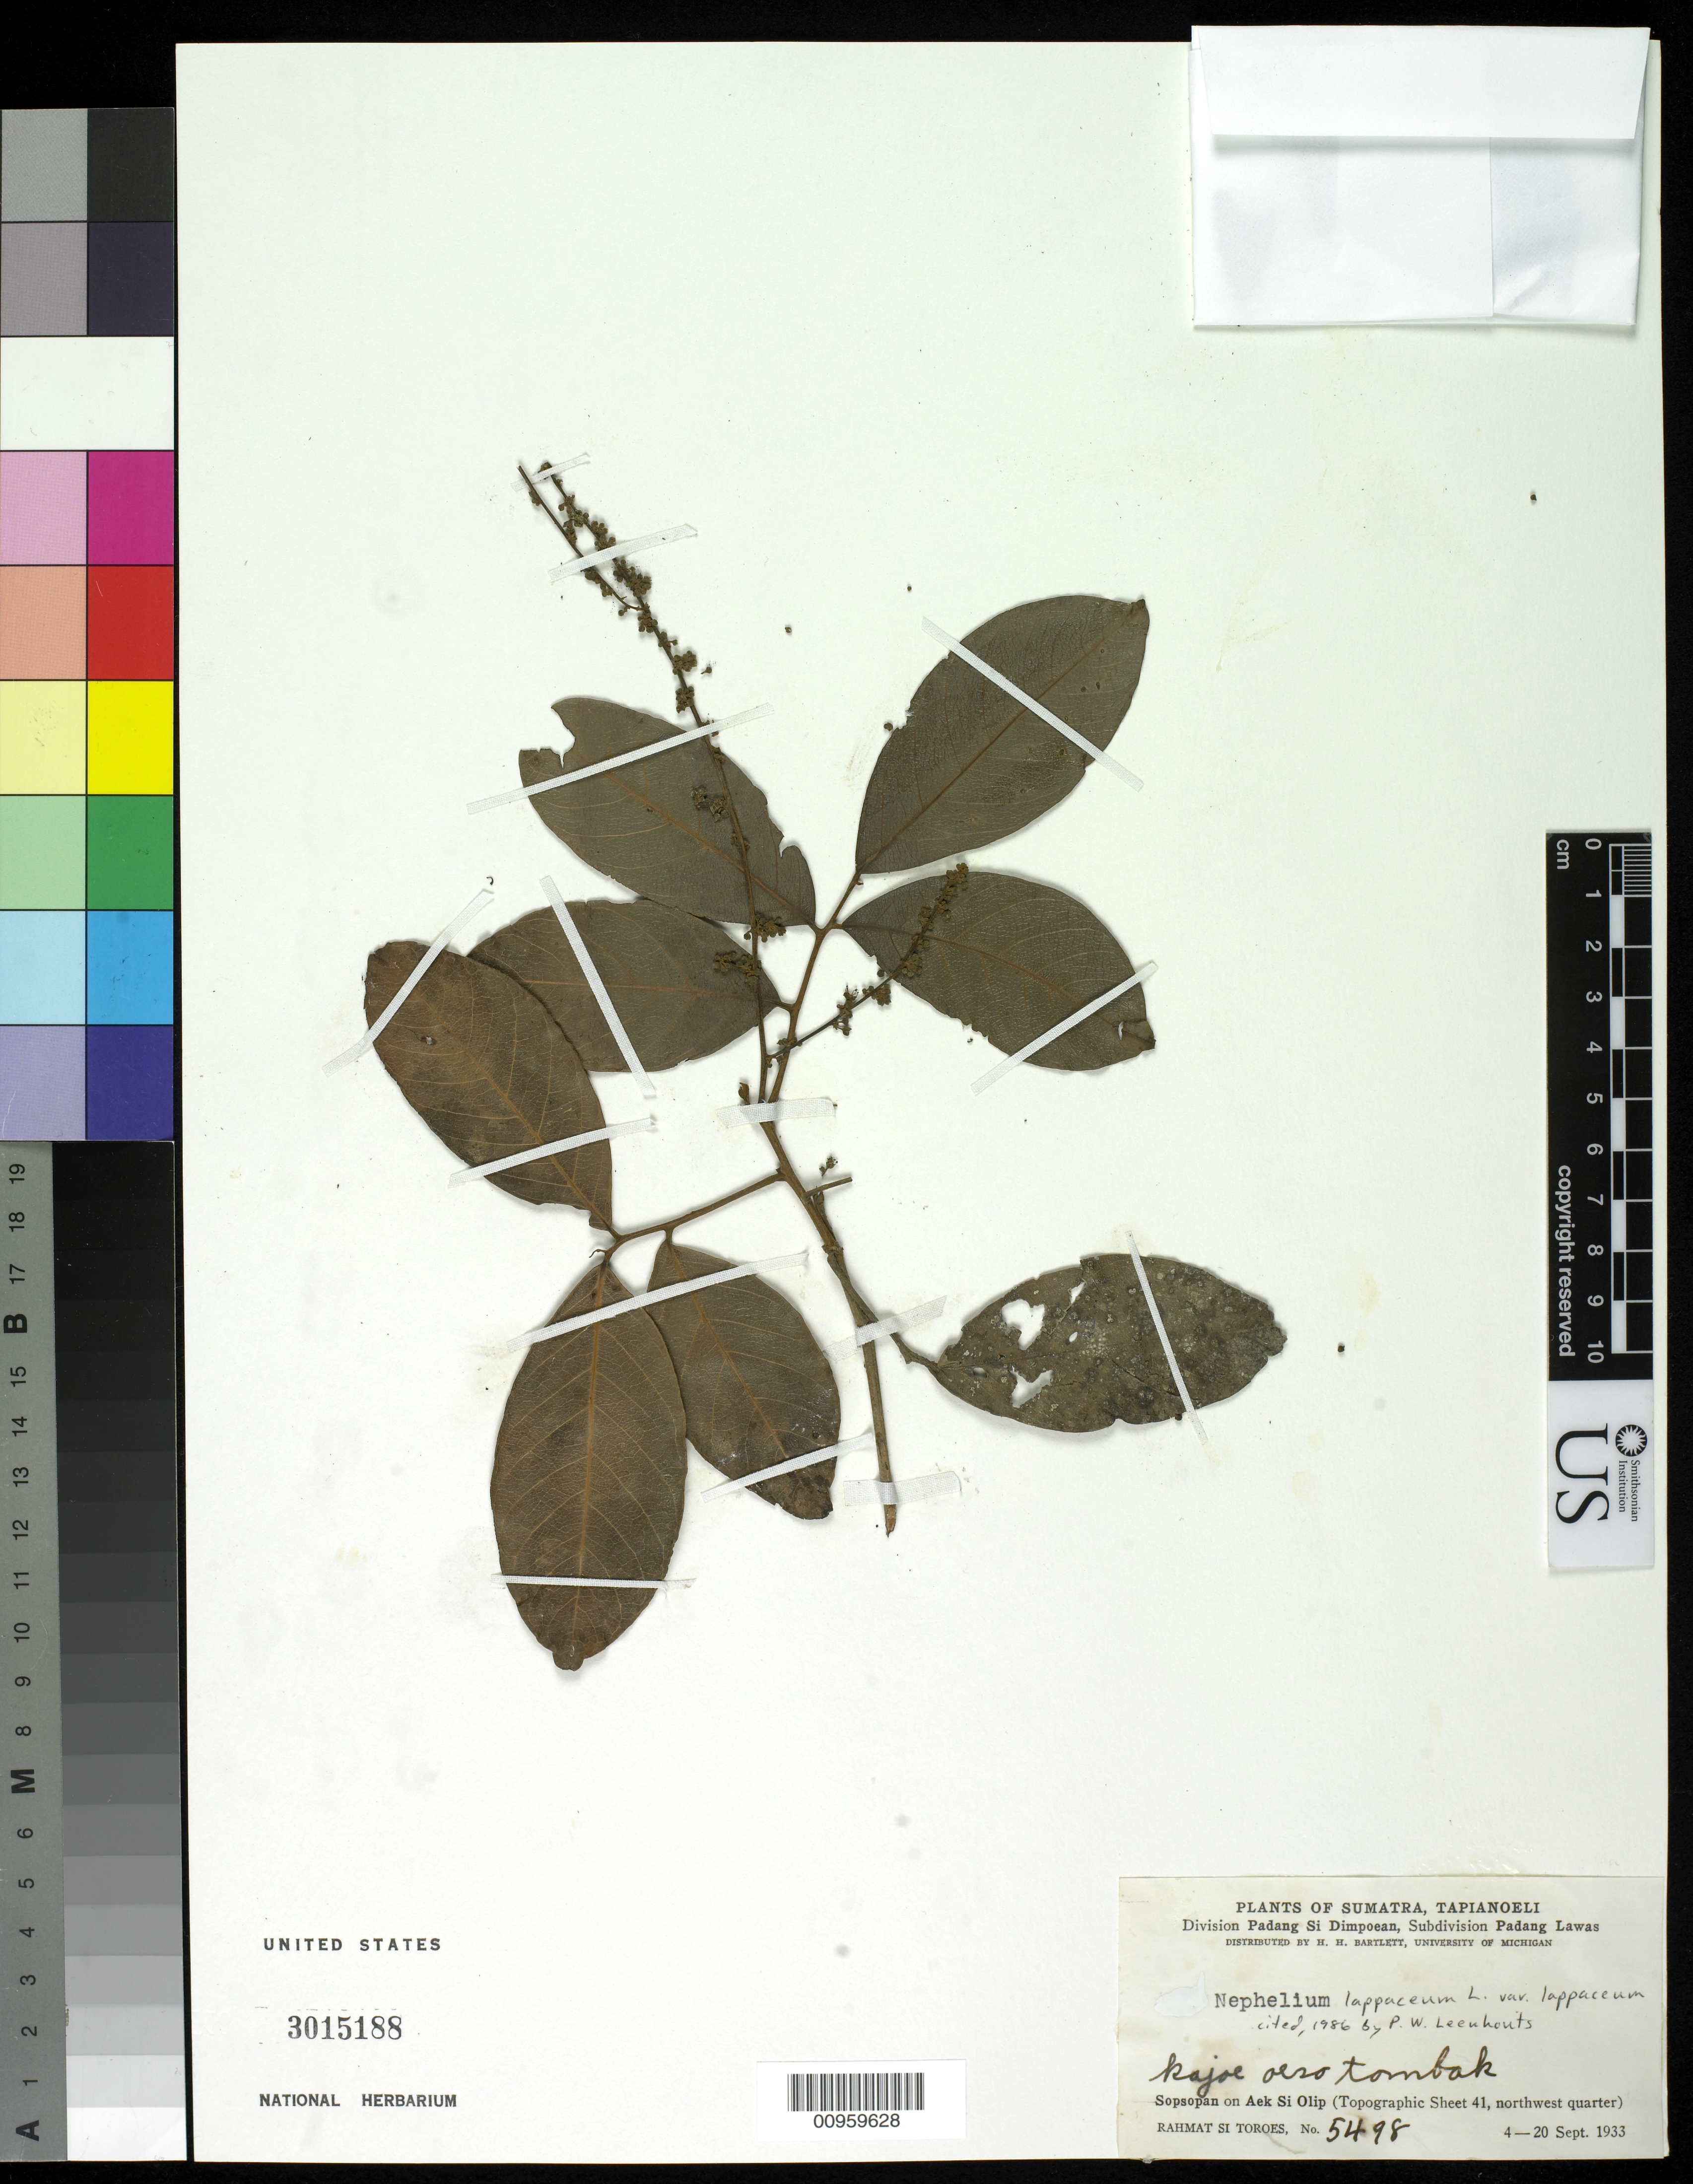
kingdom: Plantae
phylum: Tracheophyta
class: Magnoliopsida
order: Sapindales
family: Sapindaceae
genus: Nephelium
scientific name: Nephelium lappaceum var. lappaceum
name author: L.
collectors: Rahmat Si Boeea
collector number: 5498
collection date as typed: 04 Sep 1933 to 20 Sep 1933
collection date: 1933-09-04/1933-09-20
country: Indonesia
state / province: Sumatra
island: Sumatra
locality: Tapianoeli, Sopsopan on Aek Si Olip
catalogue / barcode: US 3015188